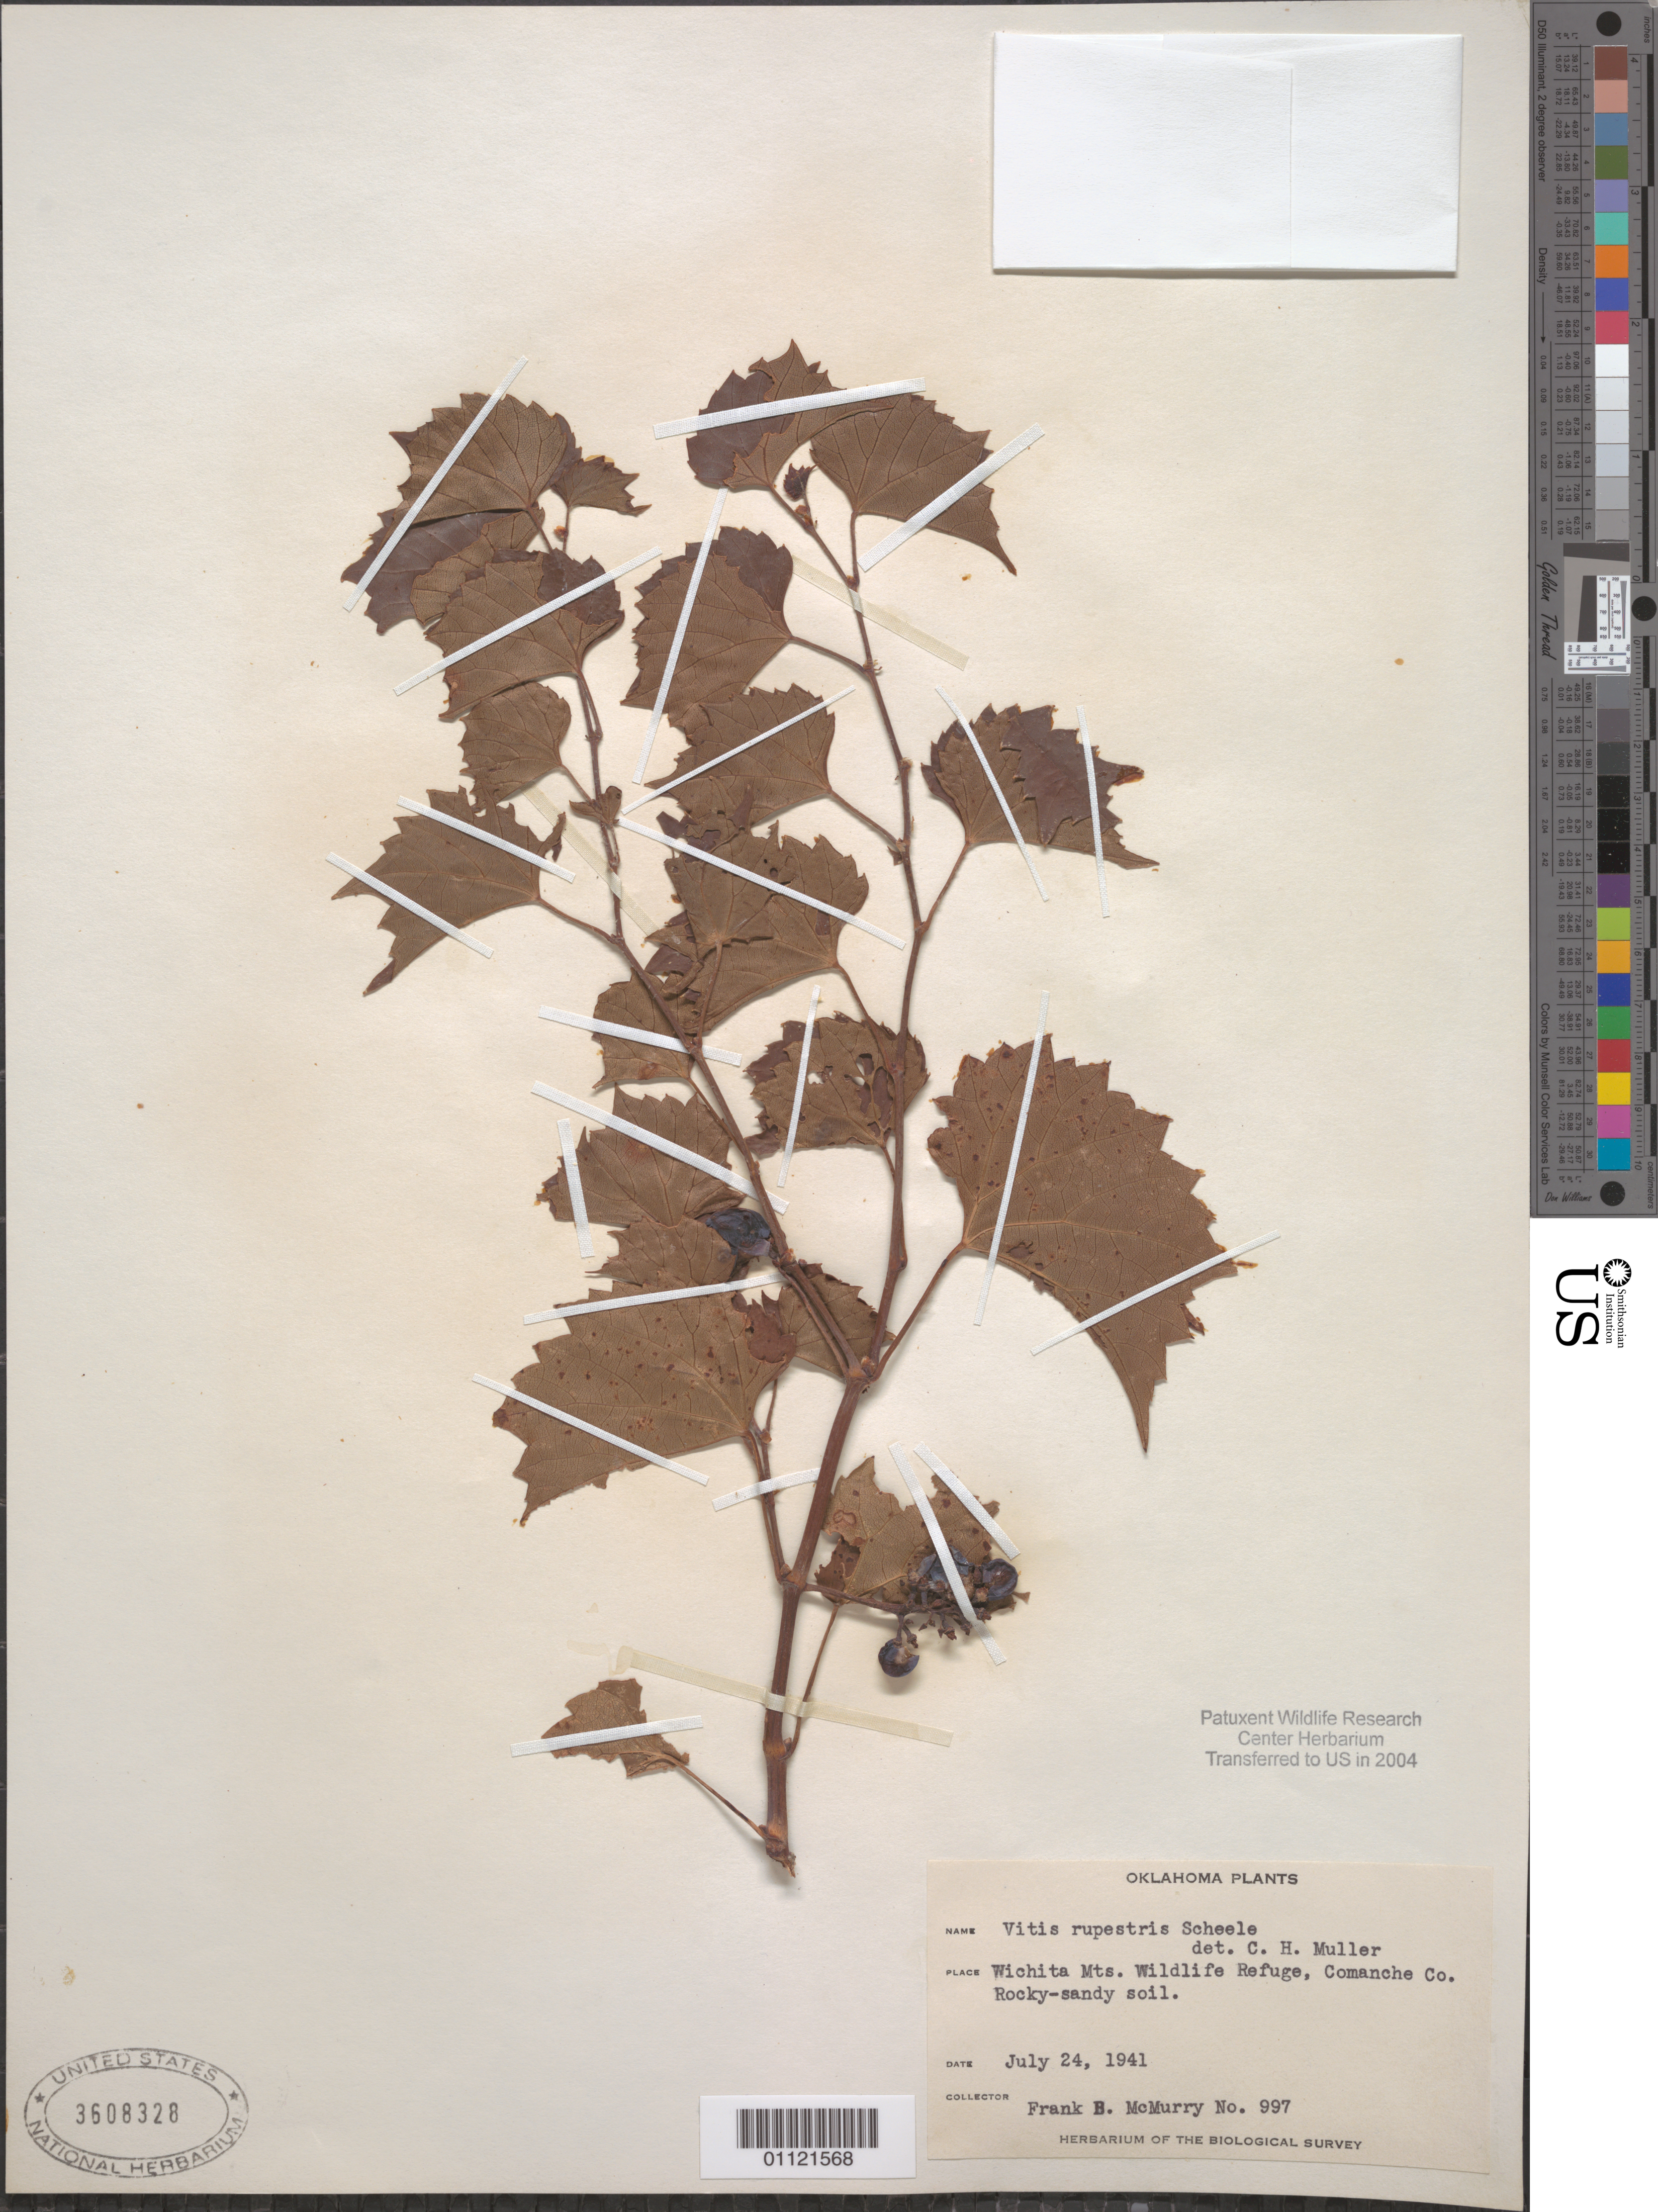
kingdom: Plantae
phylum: Tracheophyta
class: Magnoliopsida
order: Vitales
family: Vitaceae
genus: Vitis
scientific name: Vitis rupestris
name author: Scheele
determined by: Muller, C. H.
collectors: F. B. McMurry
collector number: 997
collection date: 1941-07-24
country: United States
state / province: Oklahoma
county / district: Comanche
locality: Wichita Mts. Wildlife Refuge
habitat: Rocky-sandy soil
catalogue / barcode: US 3608328